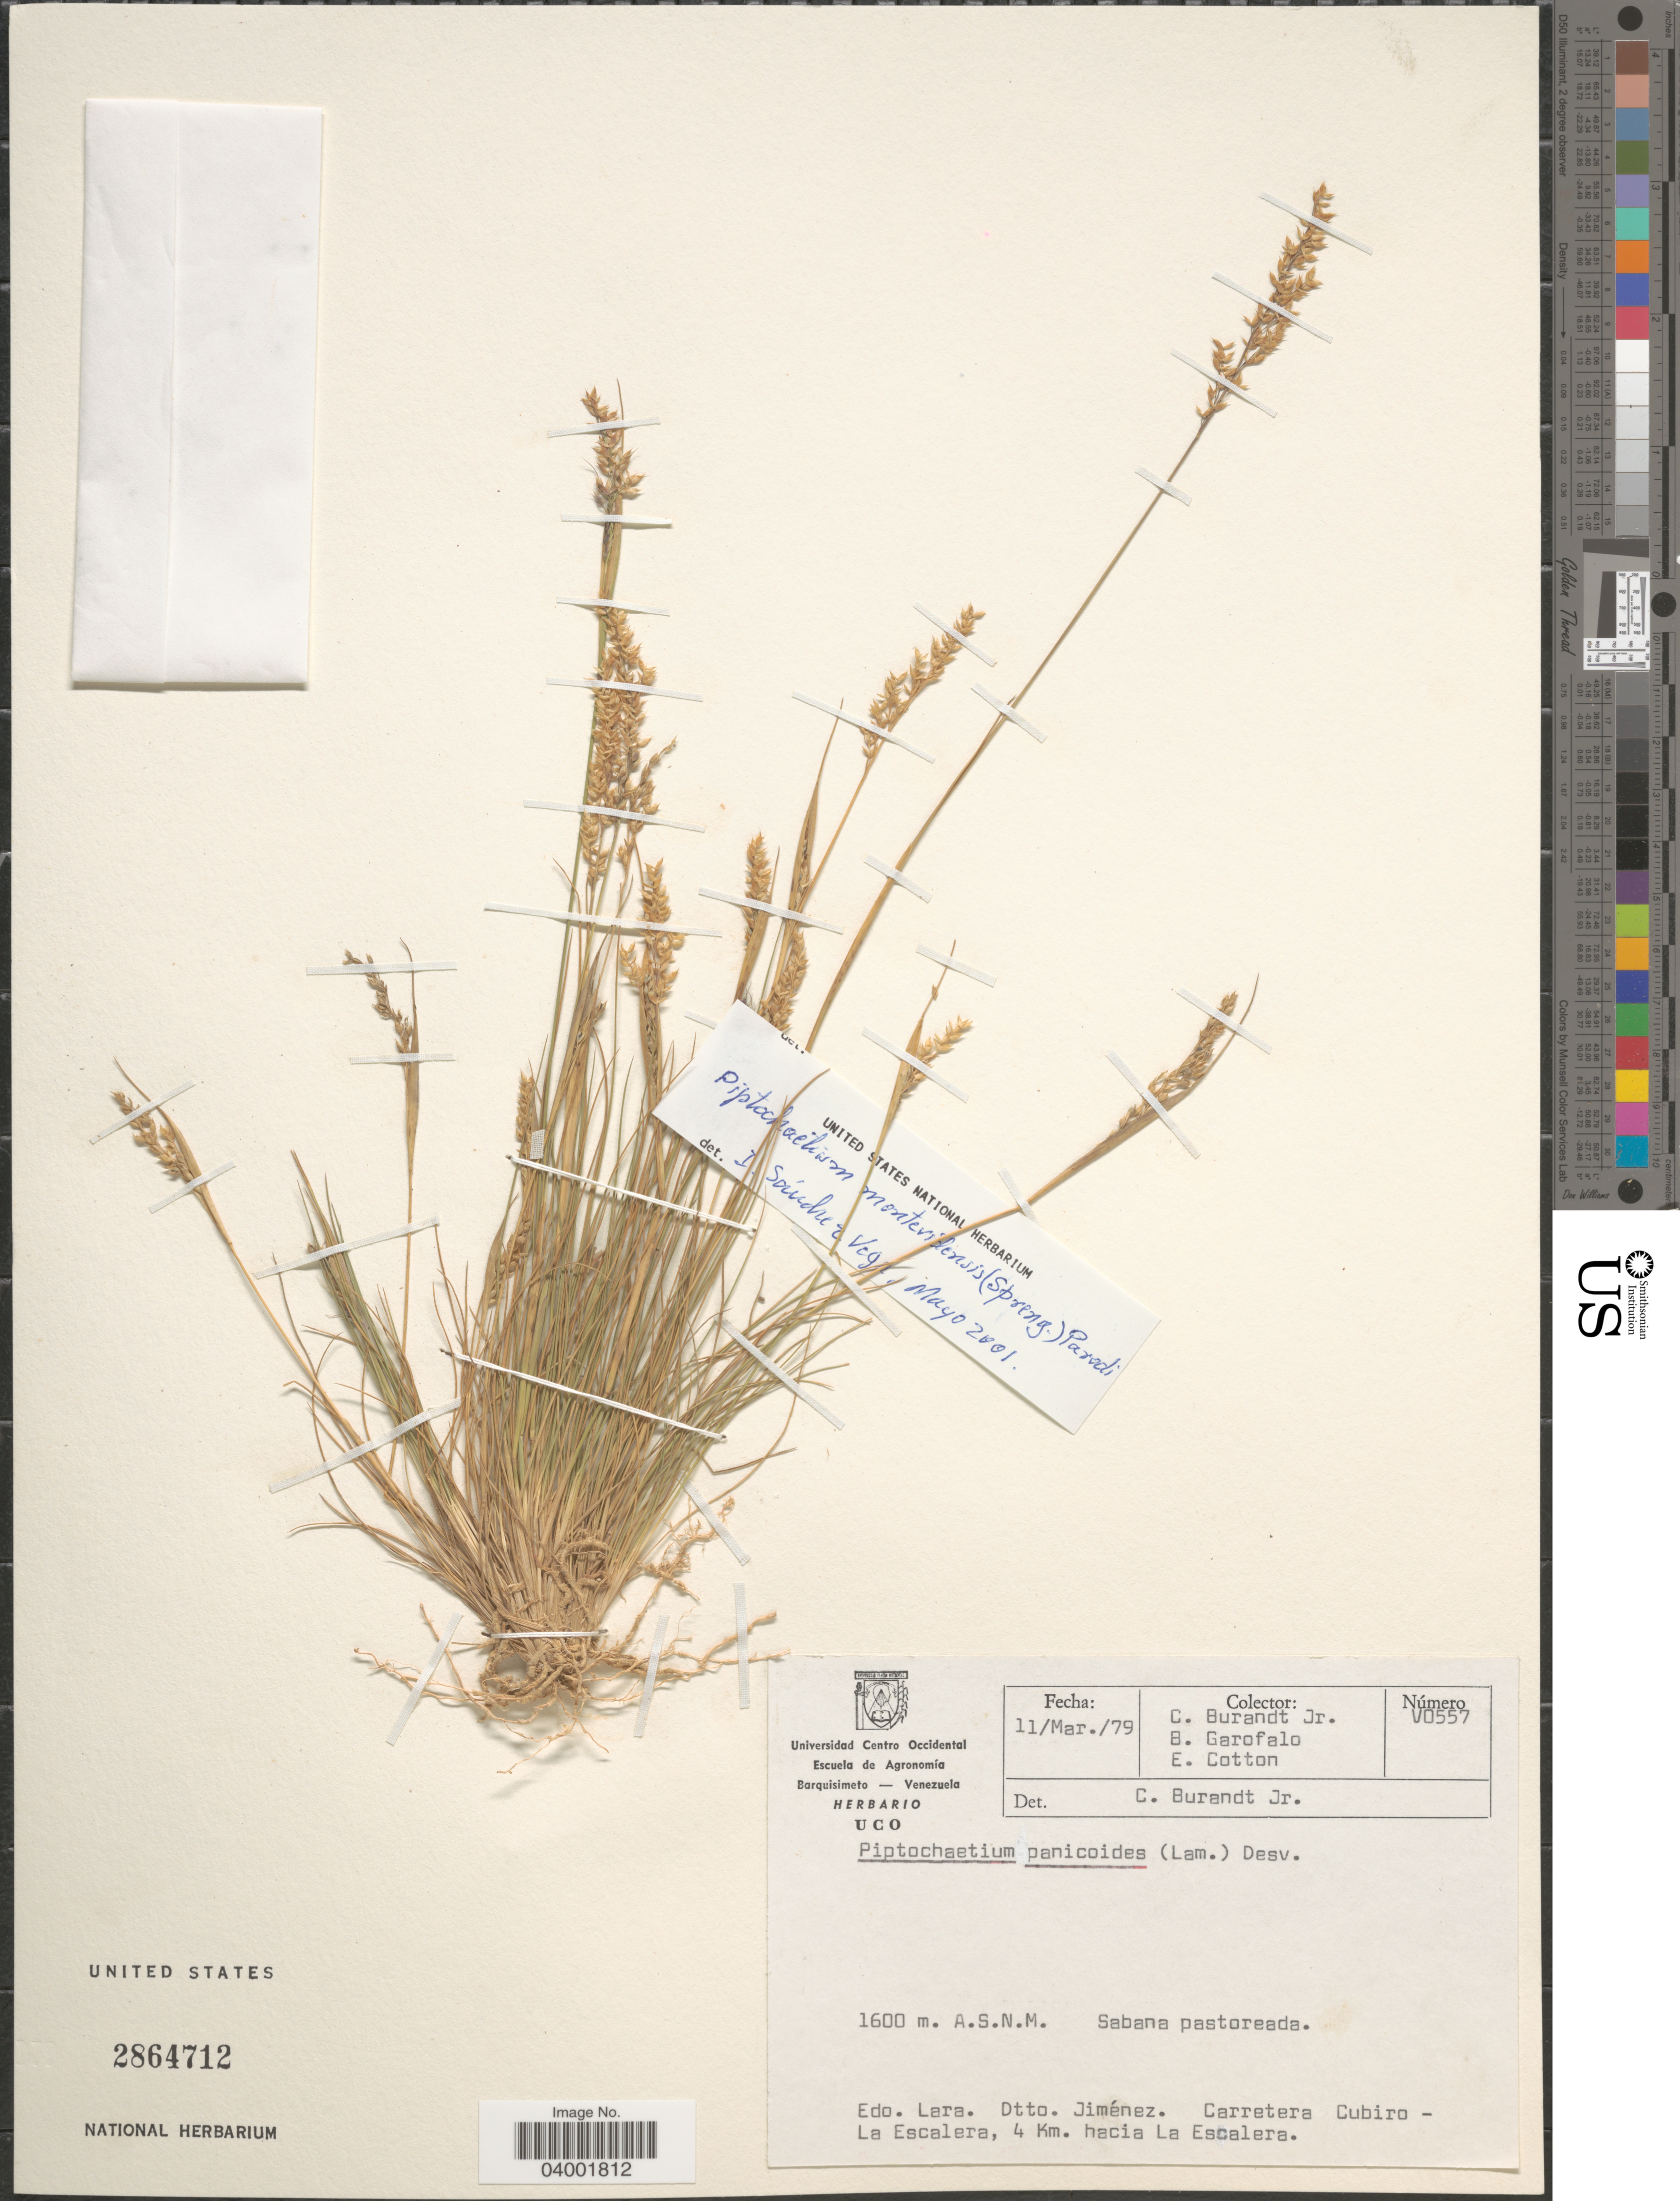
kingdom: Plantae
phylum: Tracheophyta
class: Liliopsida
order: Poales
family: Poaceae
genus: Piptochaetium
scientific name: Piptochaetium montevidense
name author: (Spreng.) Parodi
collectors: C. Burandt Jr., B. Garofalo & E. Cotton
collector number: V0557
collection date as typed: Transcribed d/m/y: 11/3/79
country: Venezuela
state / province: Lara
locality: Dtto. Jiménez. Carretera Cubiro- La Escalera, 4 Km. hacia La Escalera.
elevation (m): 1600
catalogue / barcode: US 2864712